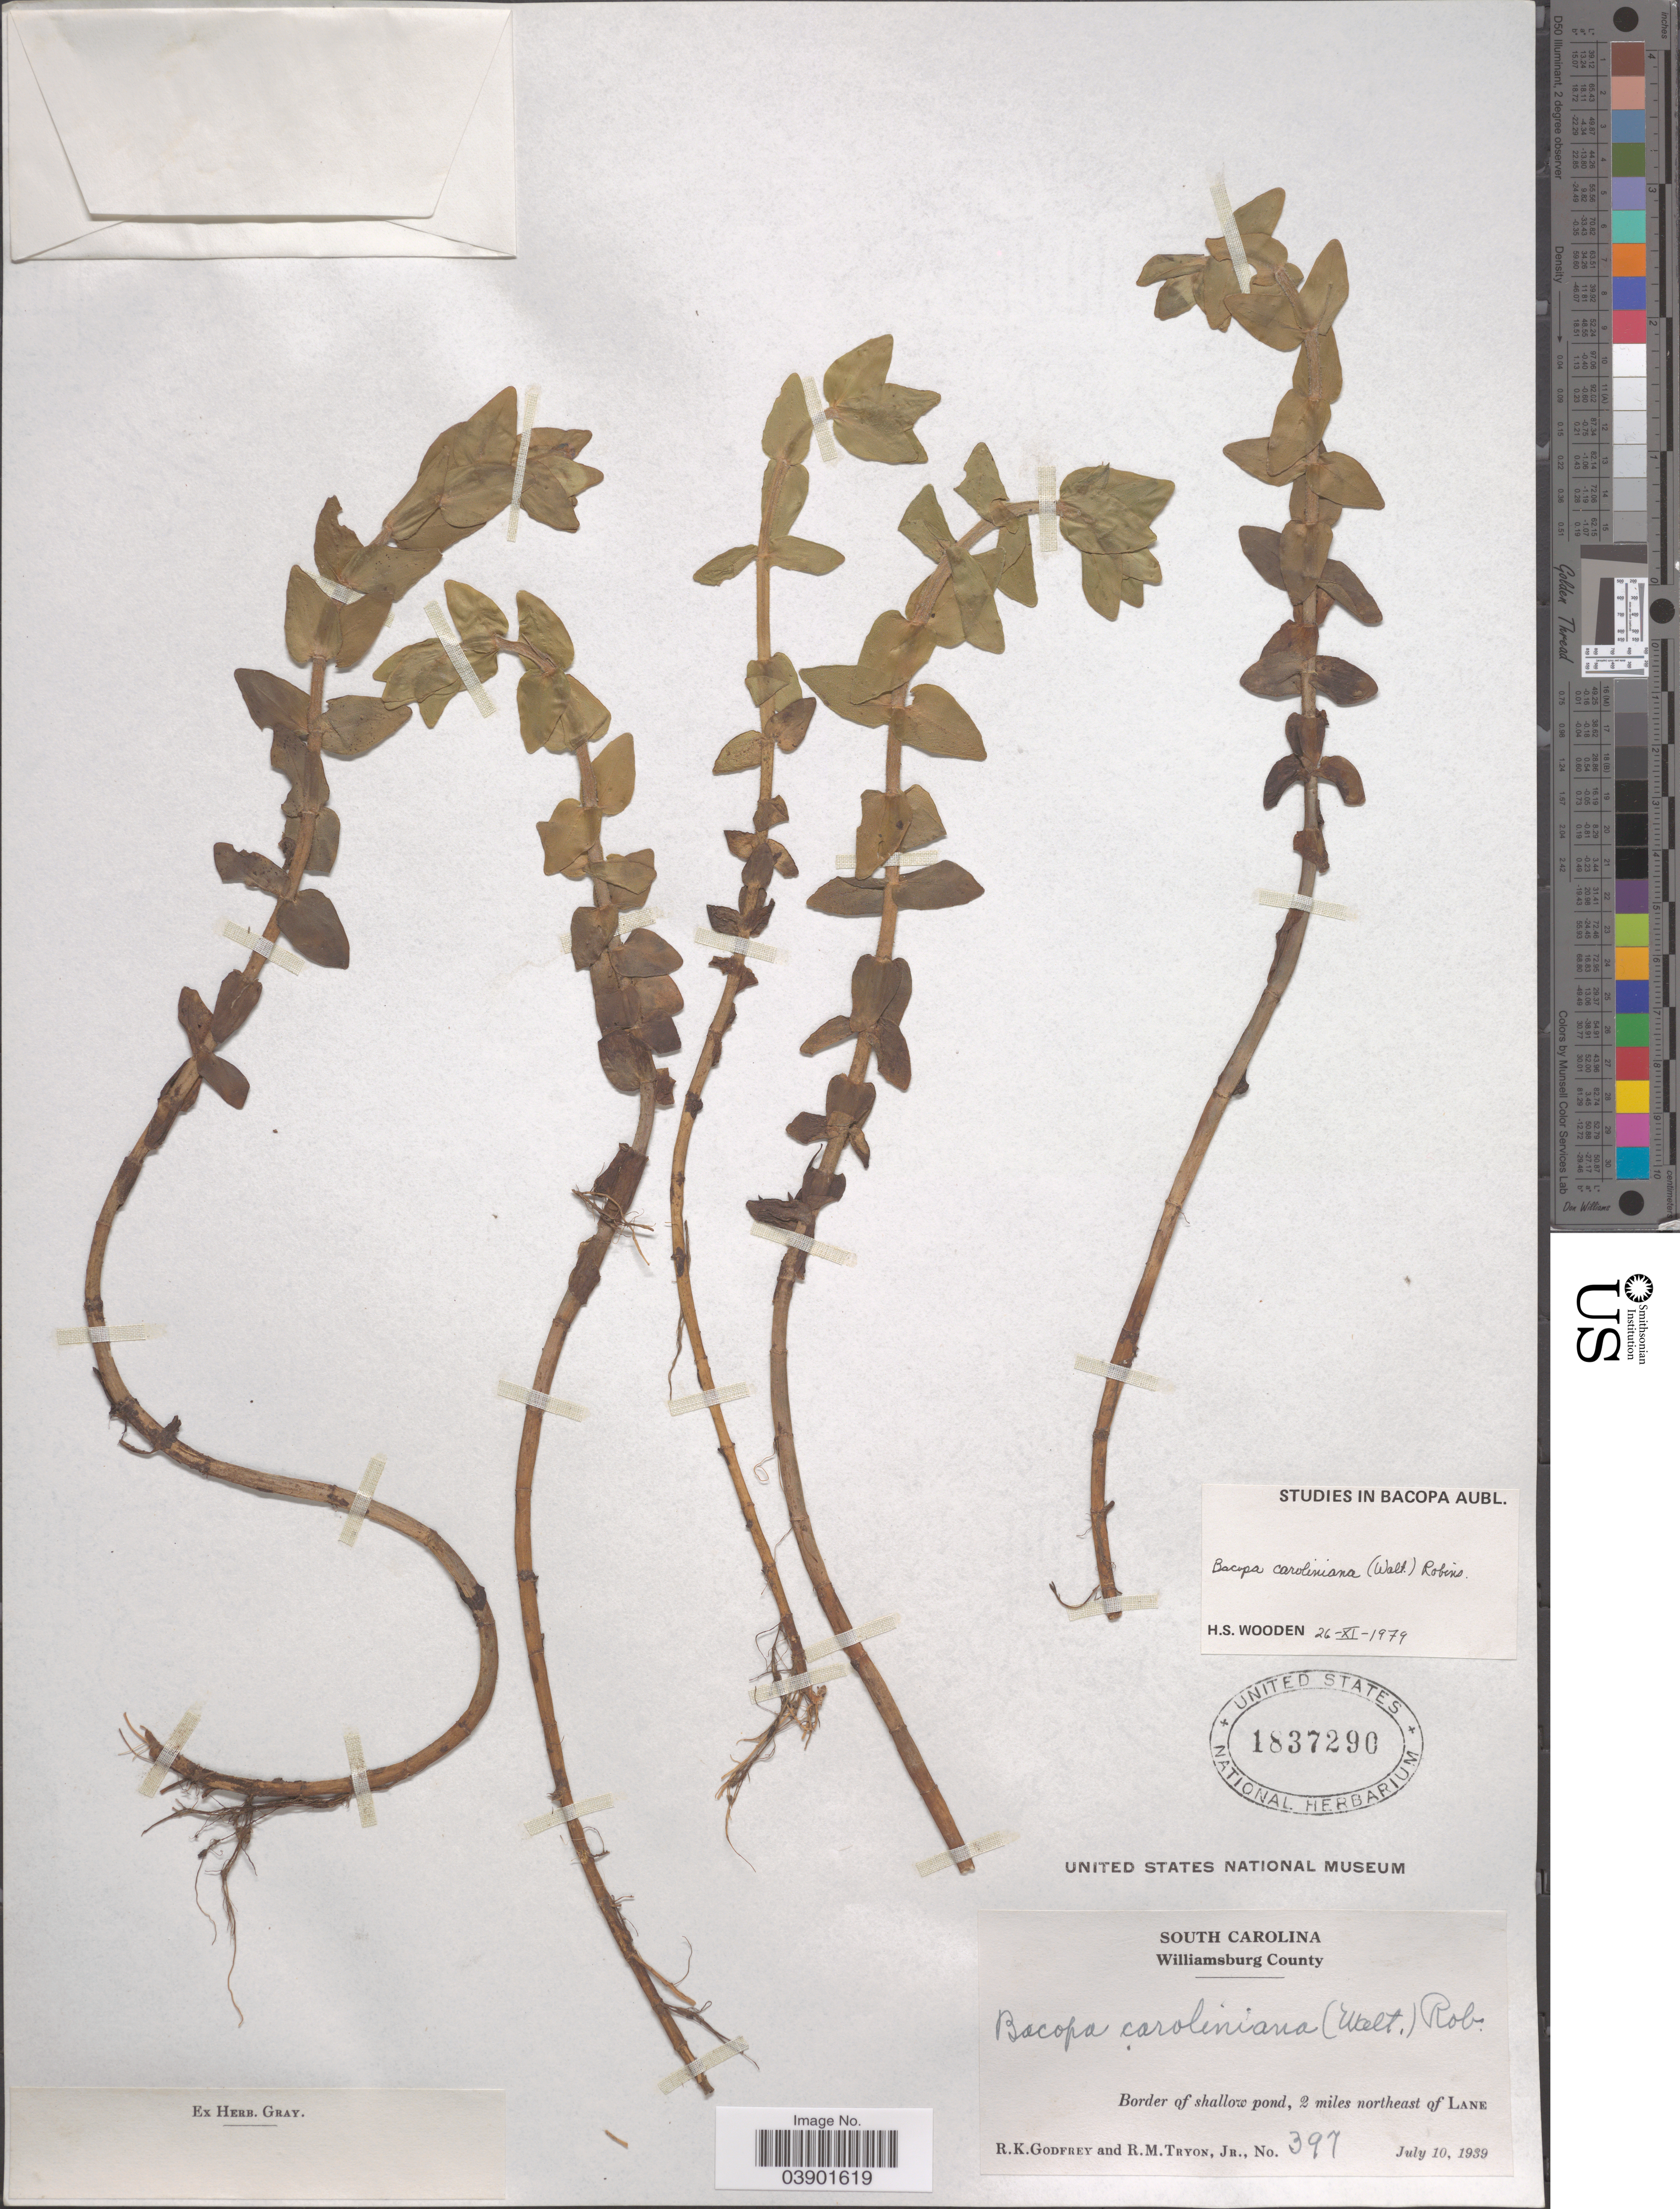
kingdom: Plantae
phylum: Tracheophyta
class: Magnoliopsida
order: Lamiales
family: Plantaginaceae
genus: Bacopa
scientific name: Bacopa caroliniana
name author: (Walter) B.L. Rob.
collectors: R. K. Godfrey & R. Tryon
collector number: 397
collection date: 1939-07-10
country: United States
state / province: South Carolina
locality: Williamsburg County. 2 miles northeast of Lane.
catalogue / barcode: US 1837290